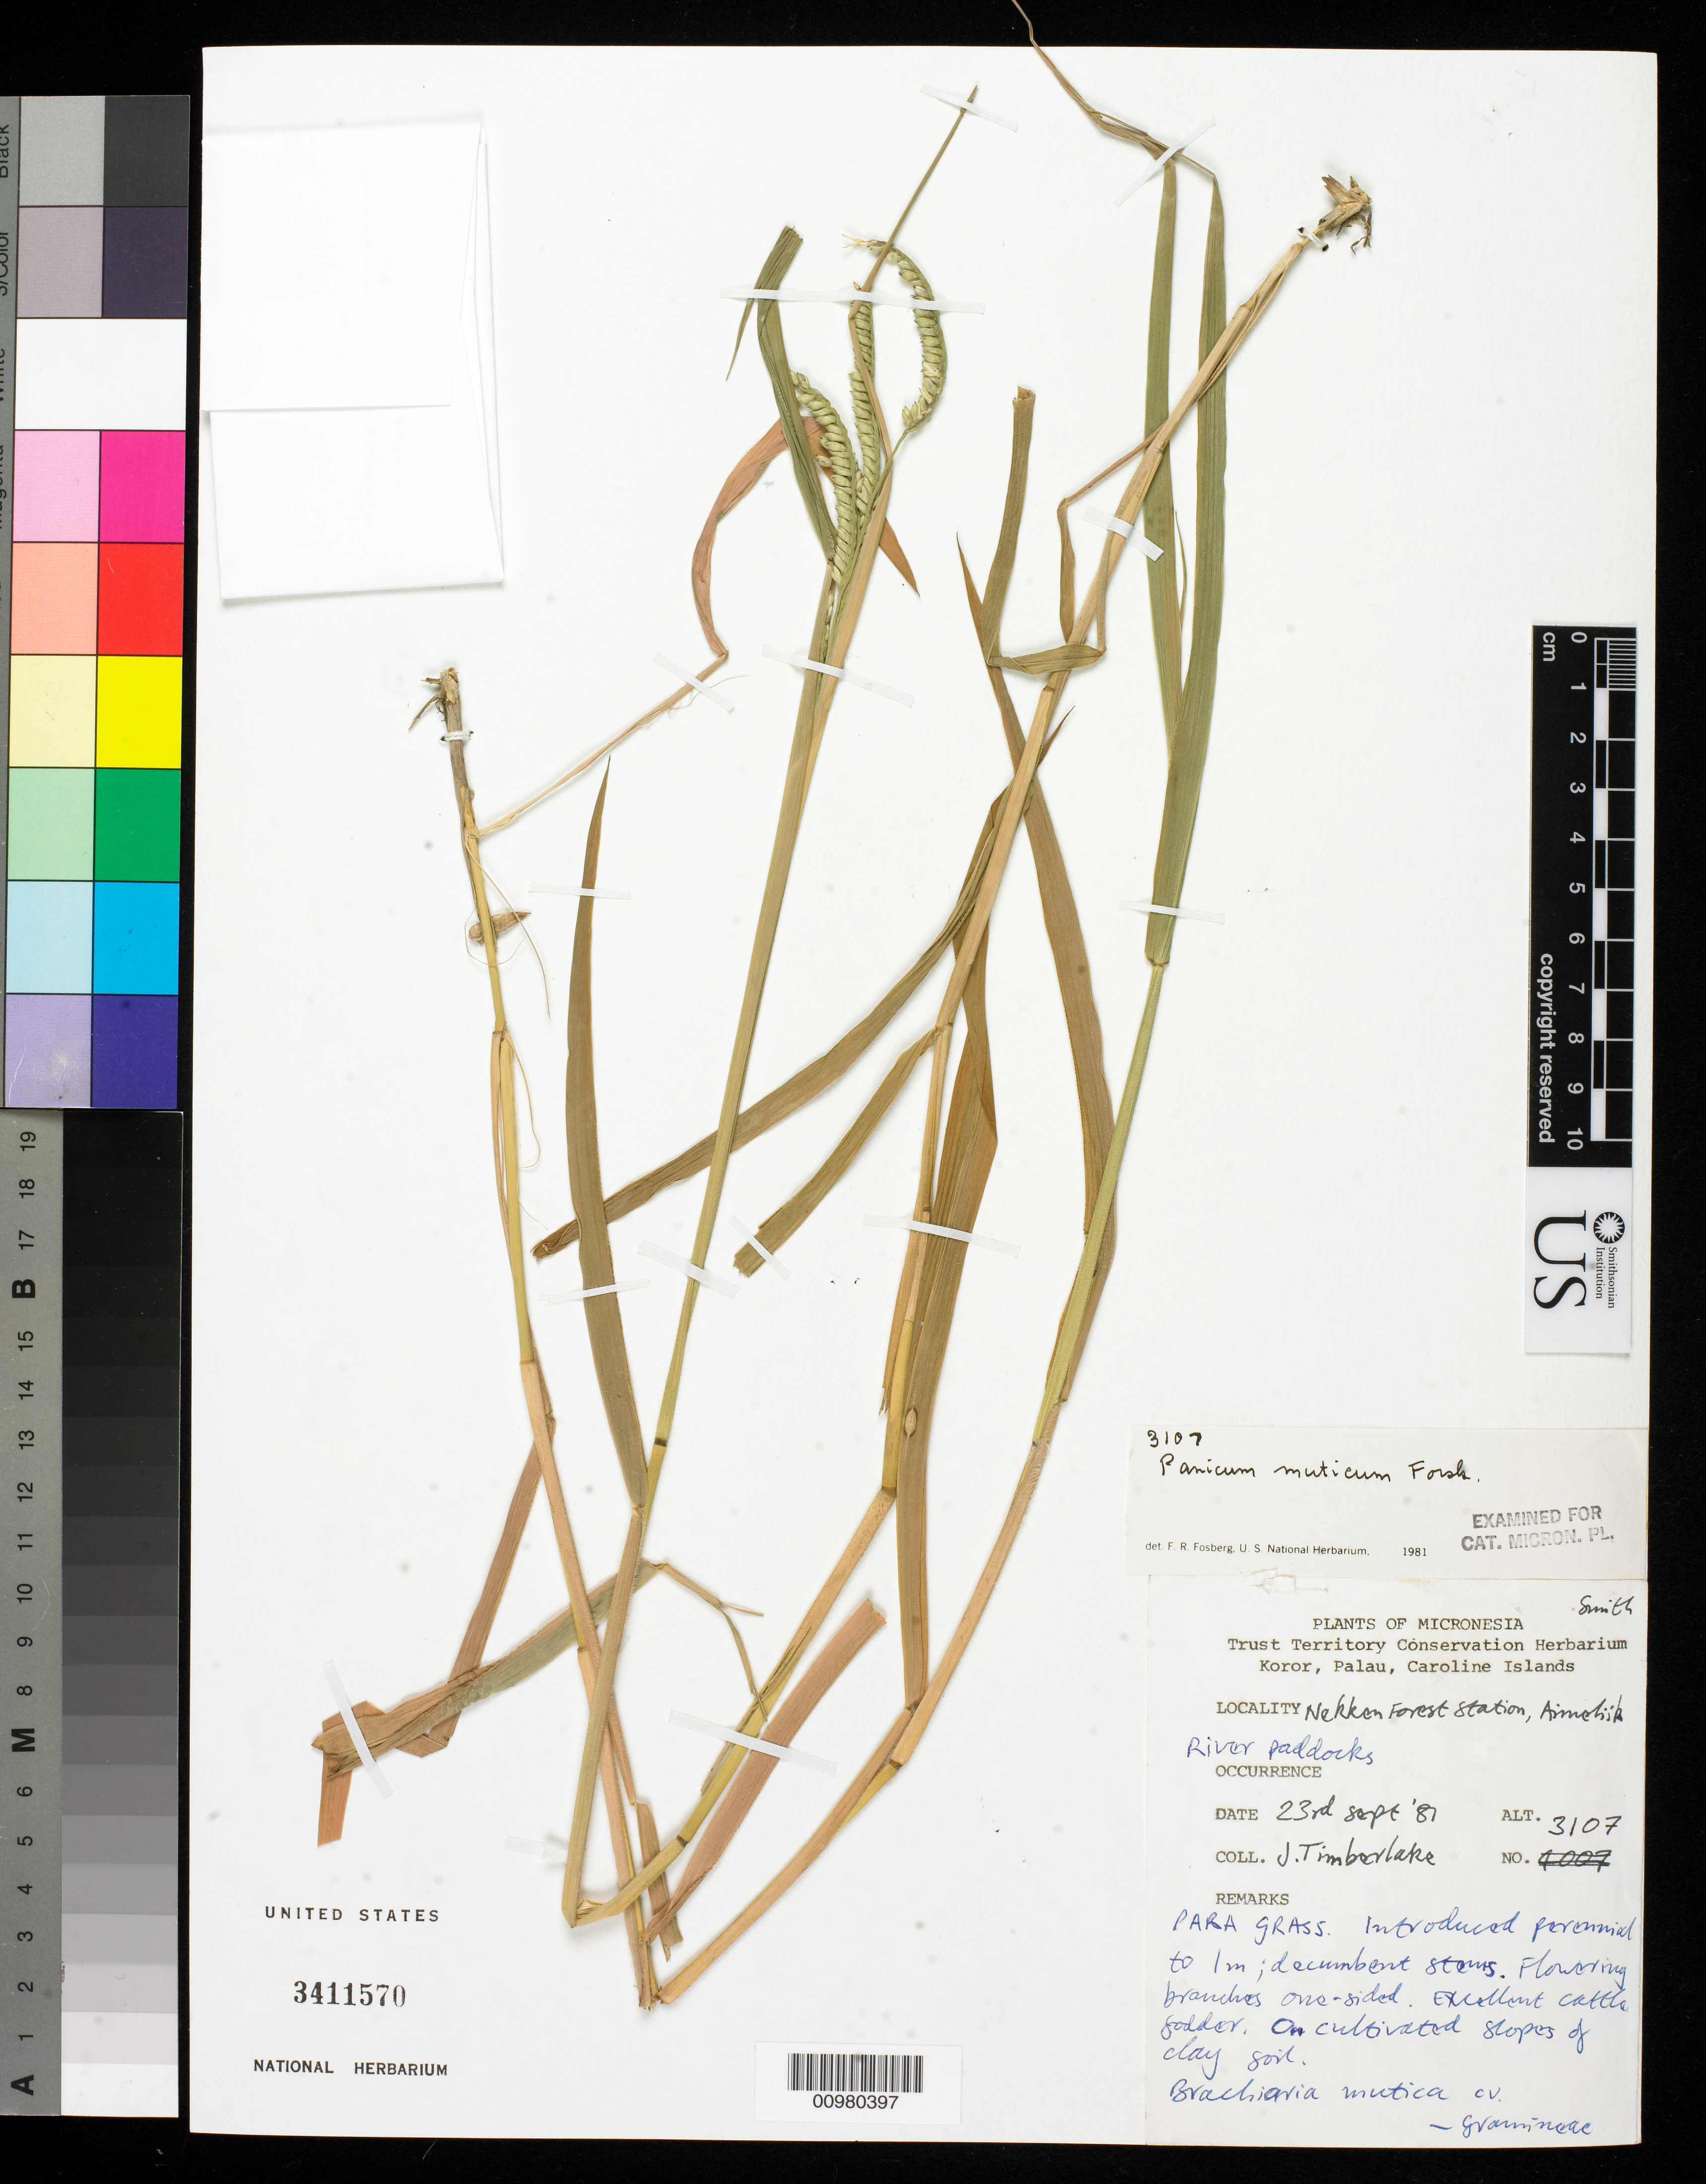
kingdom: Plantae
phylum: Tracheophyta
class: Liliopsida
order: Poales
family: Poaceae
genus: Panicum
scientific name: Panicum muticum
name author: Forssk.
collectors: J. Timberlake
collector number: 3107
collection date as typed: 23 Sep 1981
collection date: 1981-09-23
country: Palau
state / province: Aimeliik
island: Babeldaob [Babelthuap]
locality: Nekkon Forest Station, River paddocks.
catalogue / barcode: US 3411570